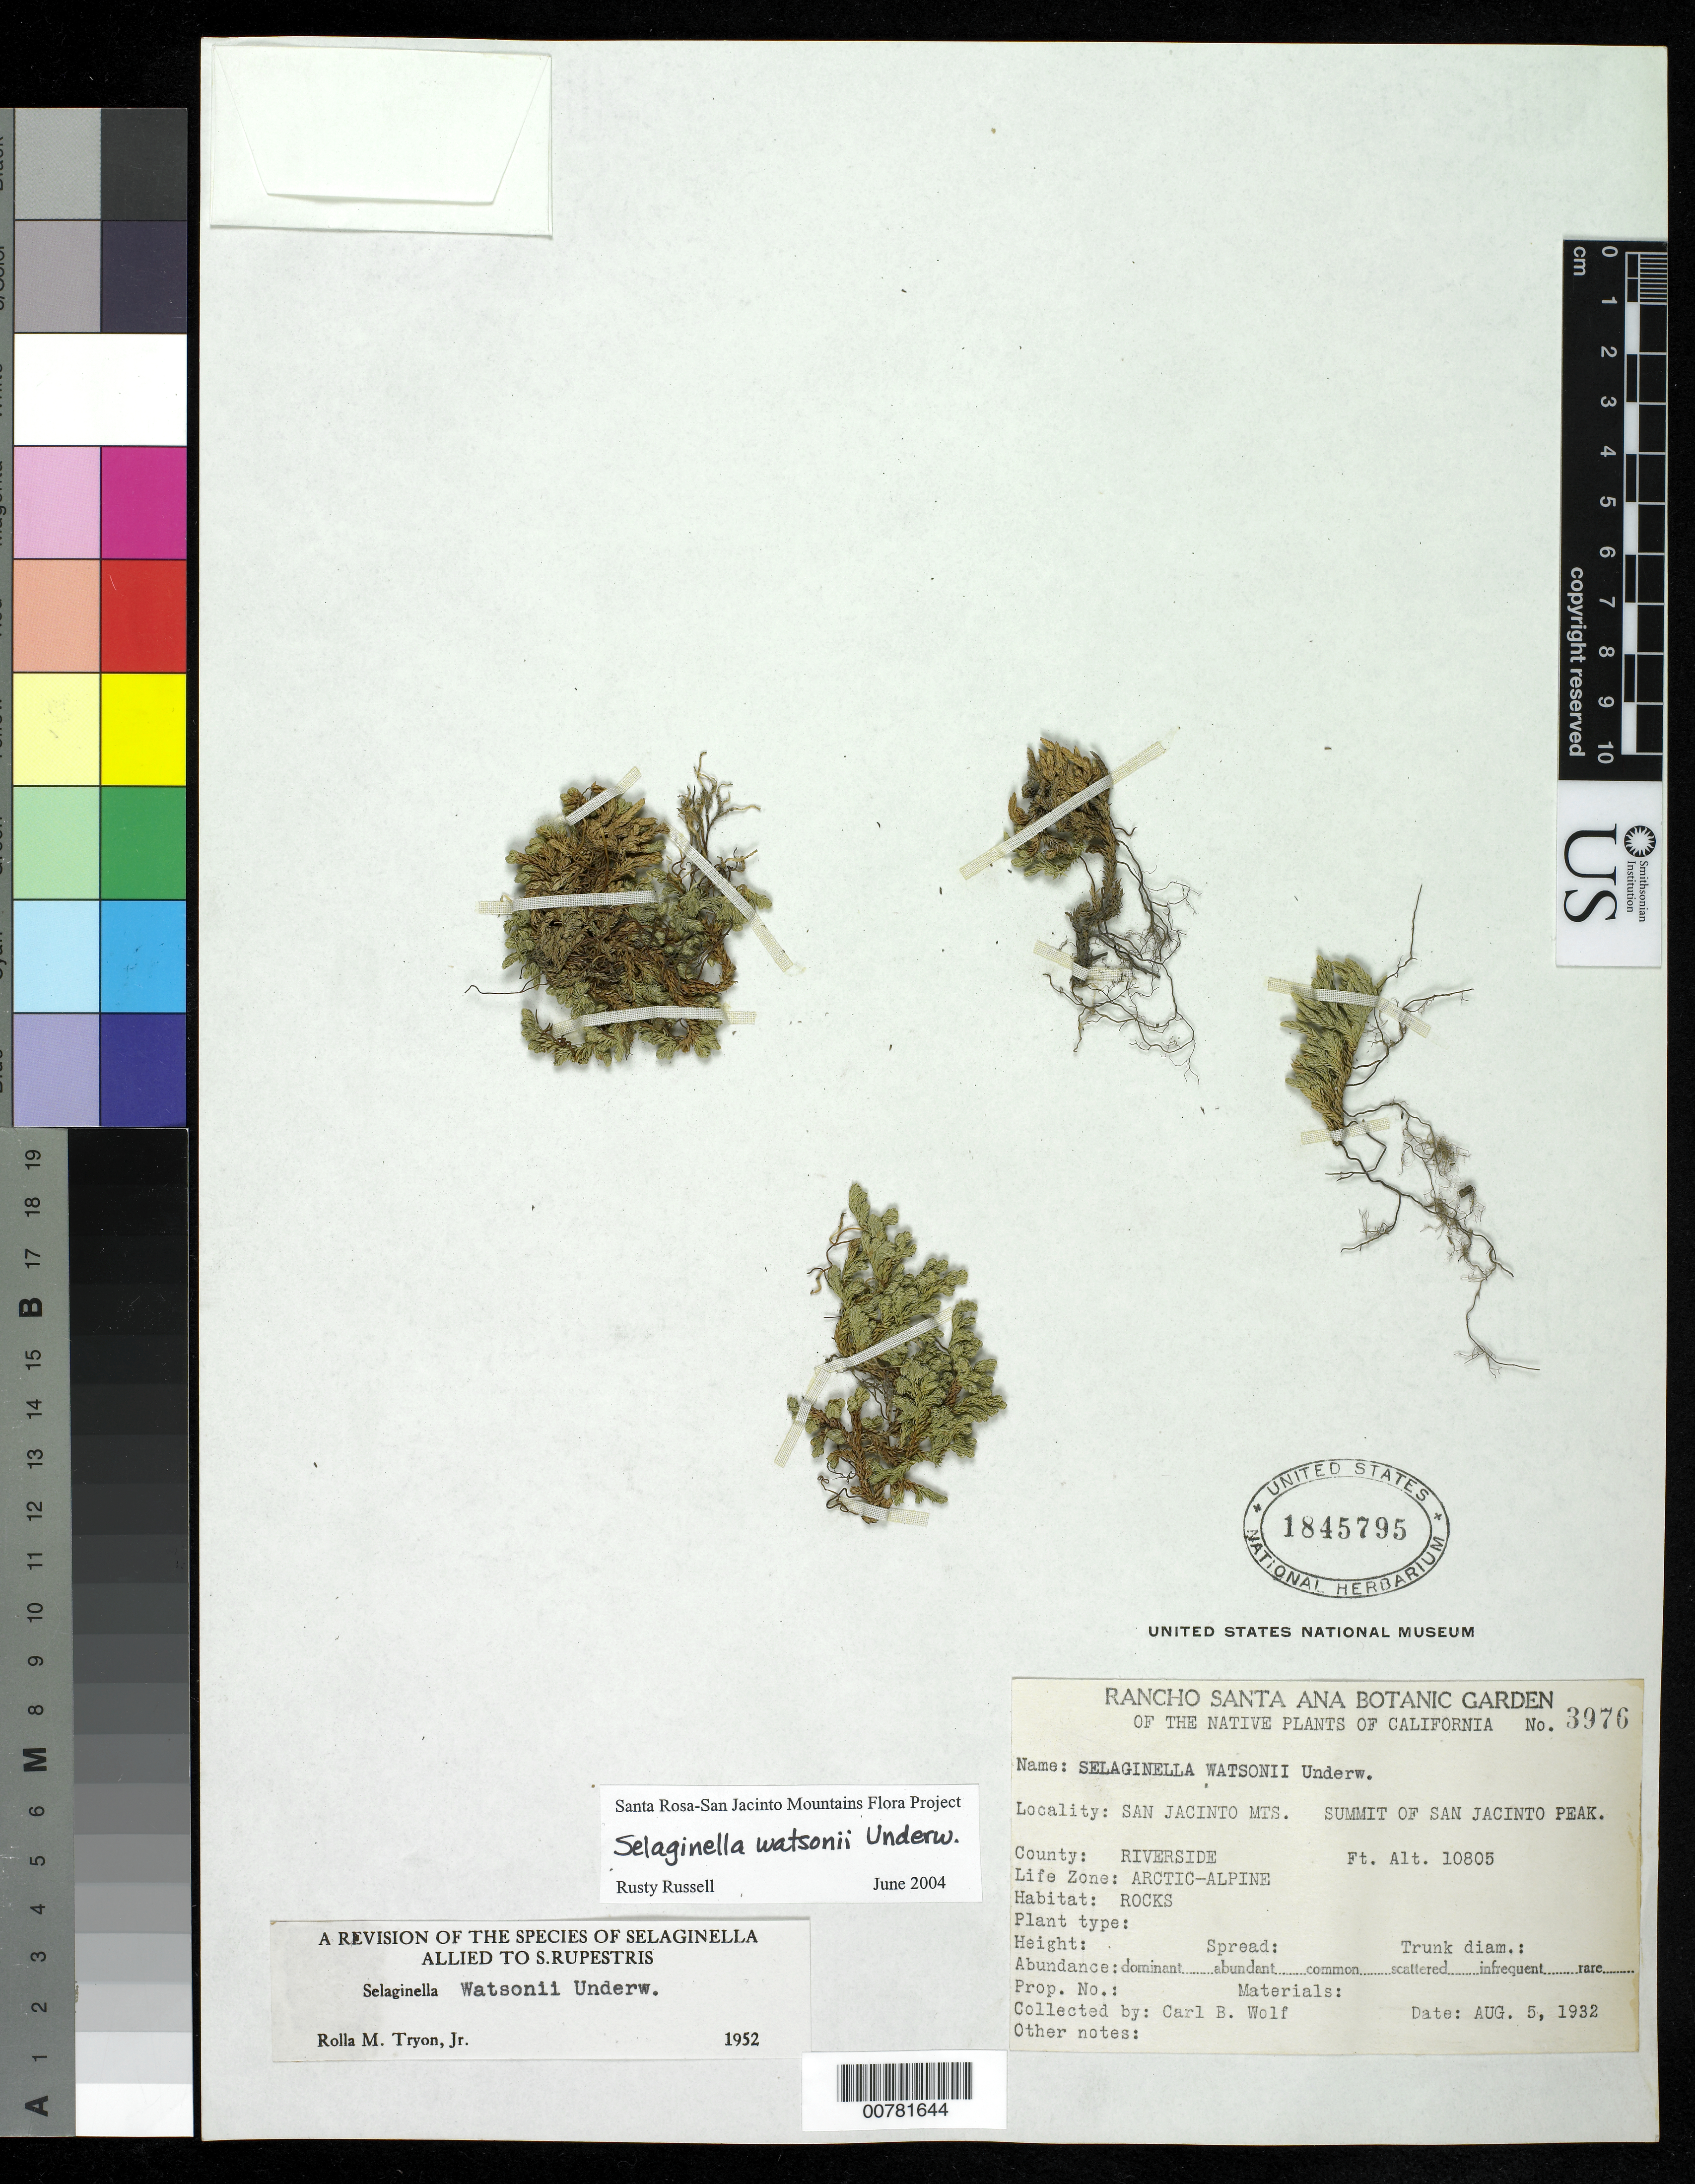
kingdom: Plantae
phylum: Tracheophyta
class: Lycopodiopsida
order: Selaginellales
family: Selaginellaceae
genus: Selaginella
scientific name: Selaginella watsonii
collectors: C. B. Wolf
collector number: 3976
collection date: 1932-08-05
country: United States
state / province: California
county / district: Riverside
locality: California. San Jacinto Mts. Summit of San Jacinto Peak. County: Riverside.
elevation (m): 3293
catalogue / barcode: US 1845795